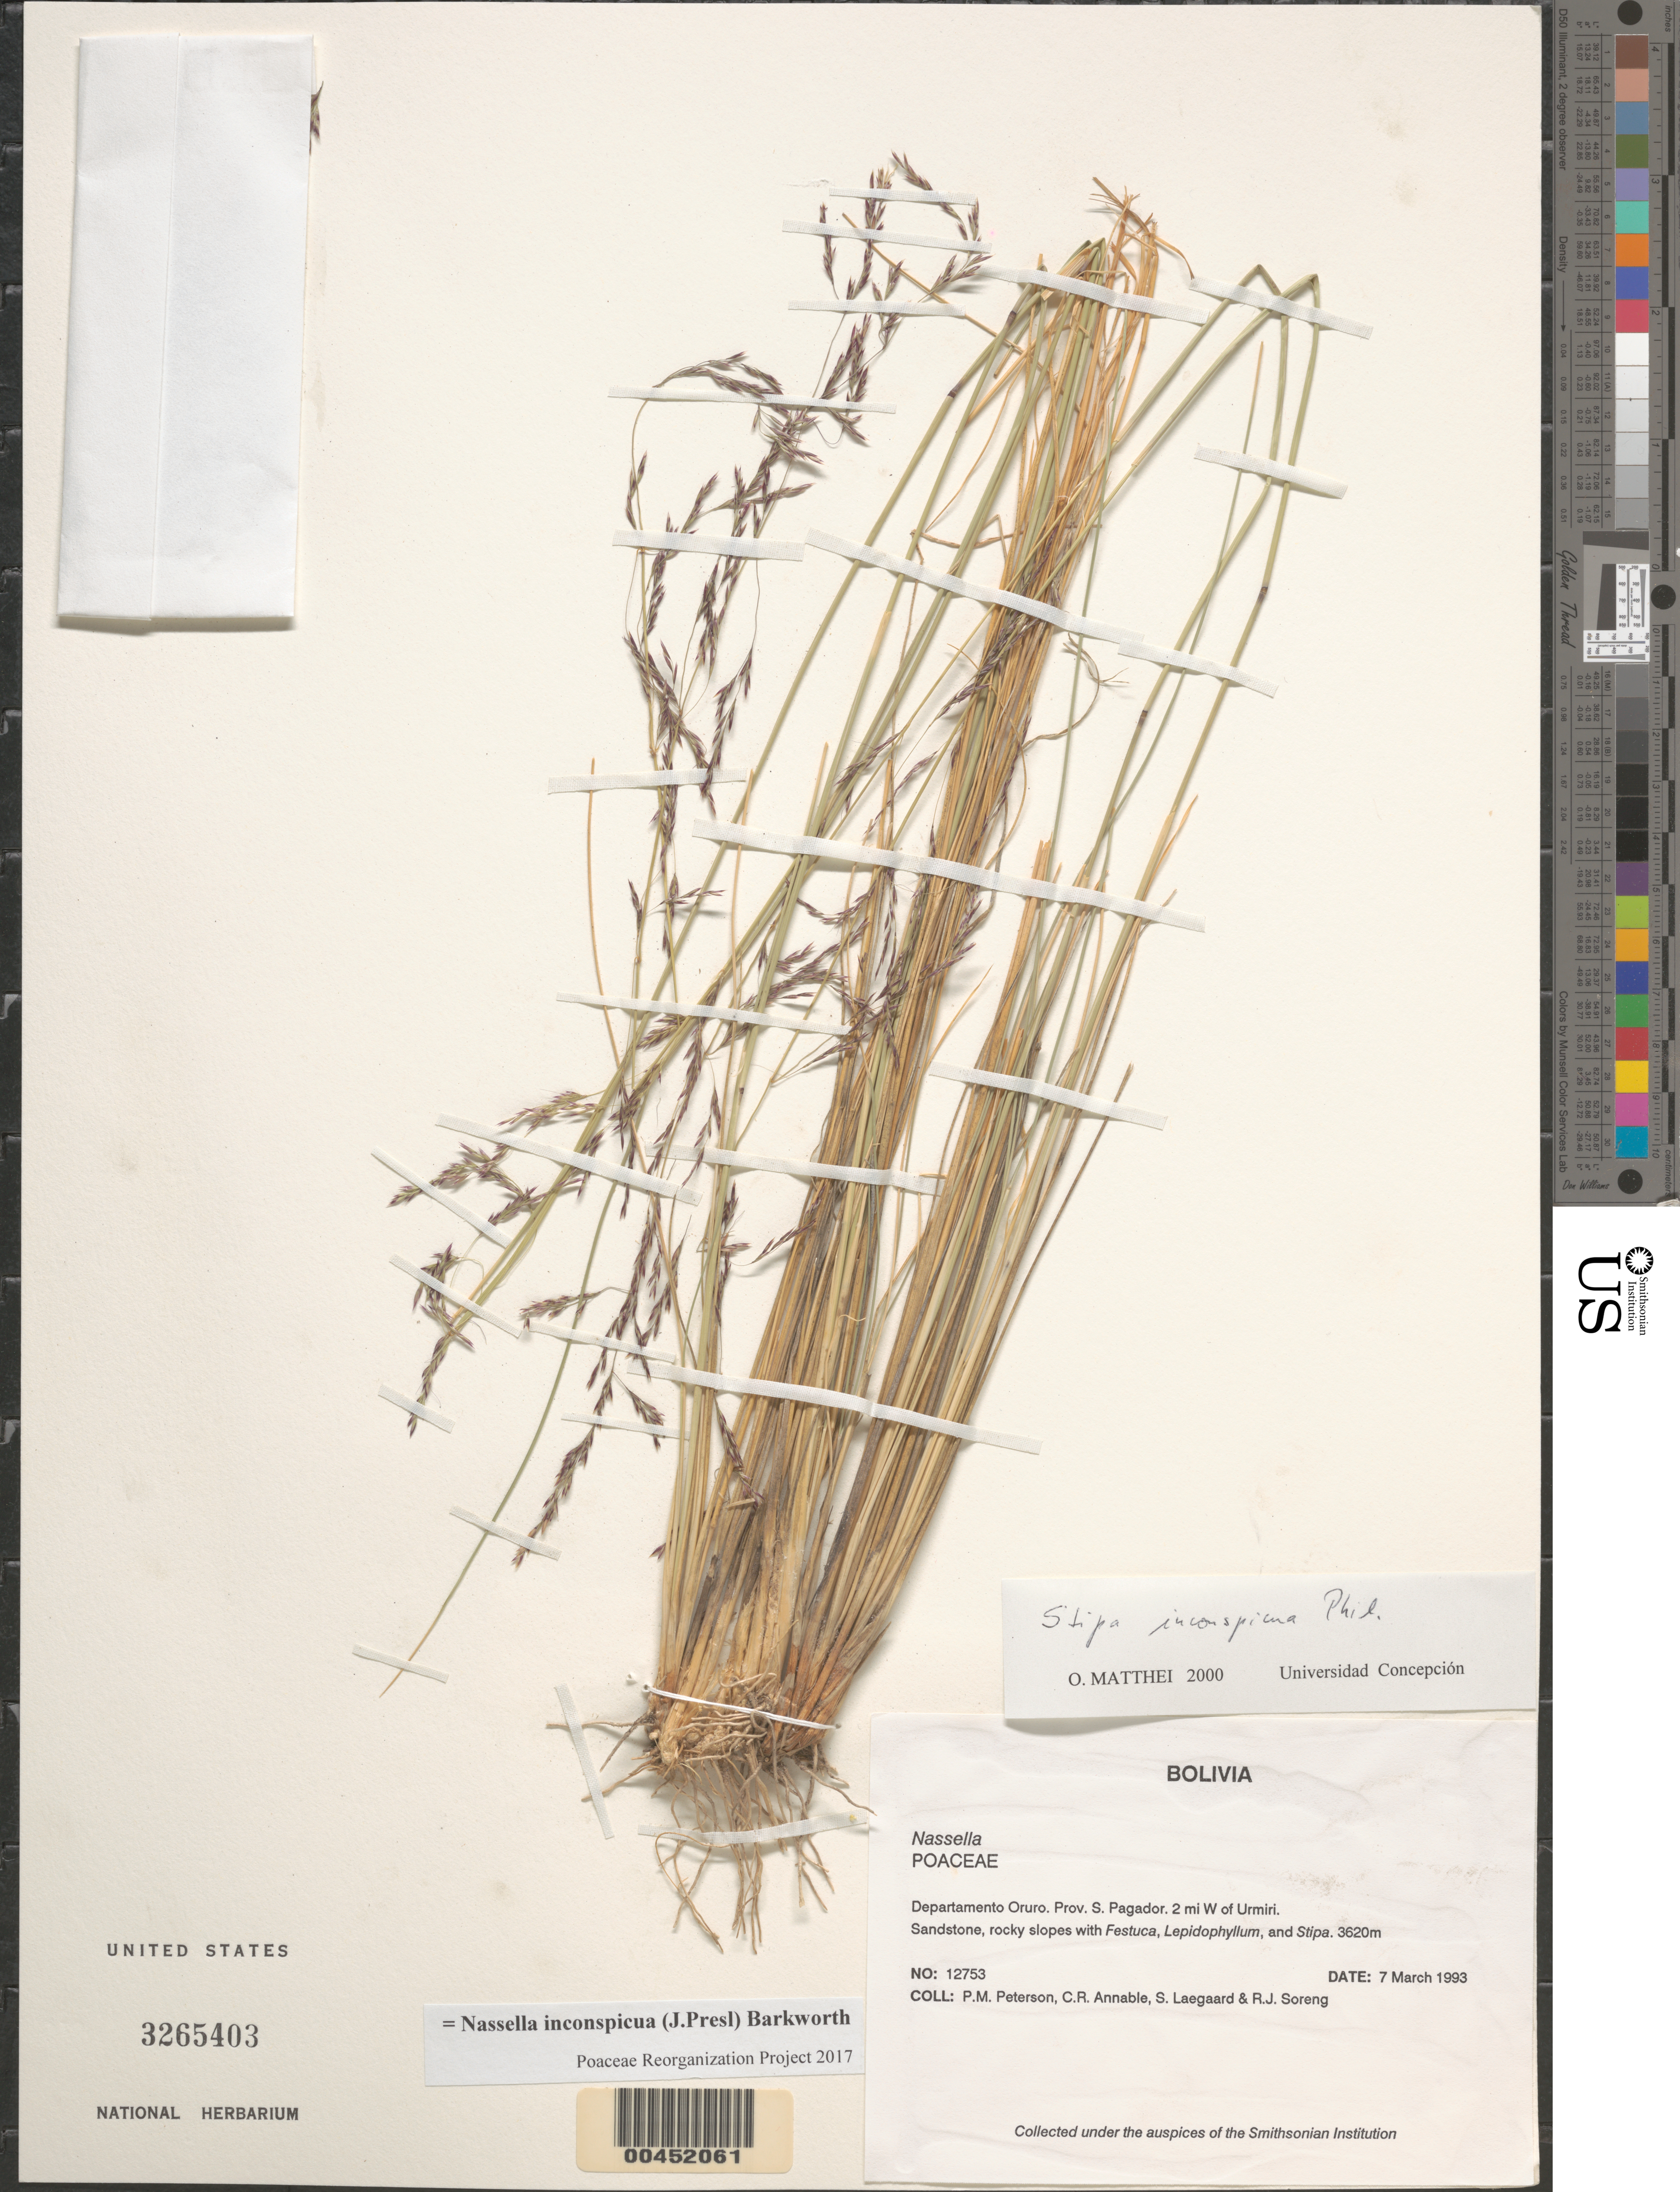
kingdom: Plantae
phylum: Tracheophyta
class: Liliopsida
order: Poales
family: Poaceae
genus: Nassella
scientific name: Nassella inconspicua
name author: (J. Presl) Barkworth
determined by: Poaceae Reorganization Project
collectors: P. M. Peterson, C. R. Annable, S. Lægaard & R. J. Soreng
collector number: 12753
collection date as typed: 07 Mar 1993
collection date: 1993-03-07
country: Bolivia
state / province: Oruro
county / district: Sebastián Pagador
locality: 2 mi W ofUrmiri.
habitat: Sandstone, rocky slopes with Festuca, Lepidophyllum, and Stipa.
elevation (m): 3620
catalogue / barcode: US 3265403